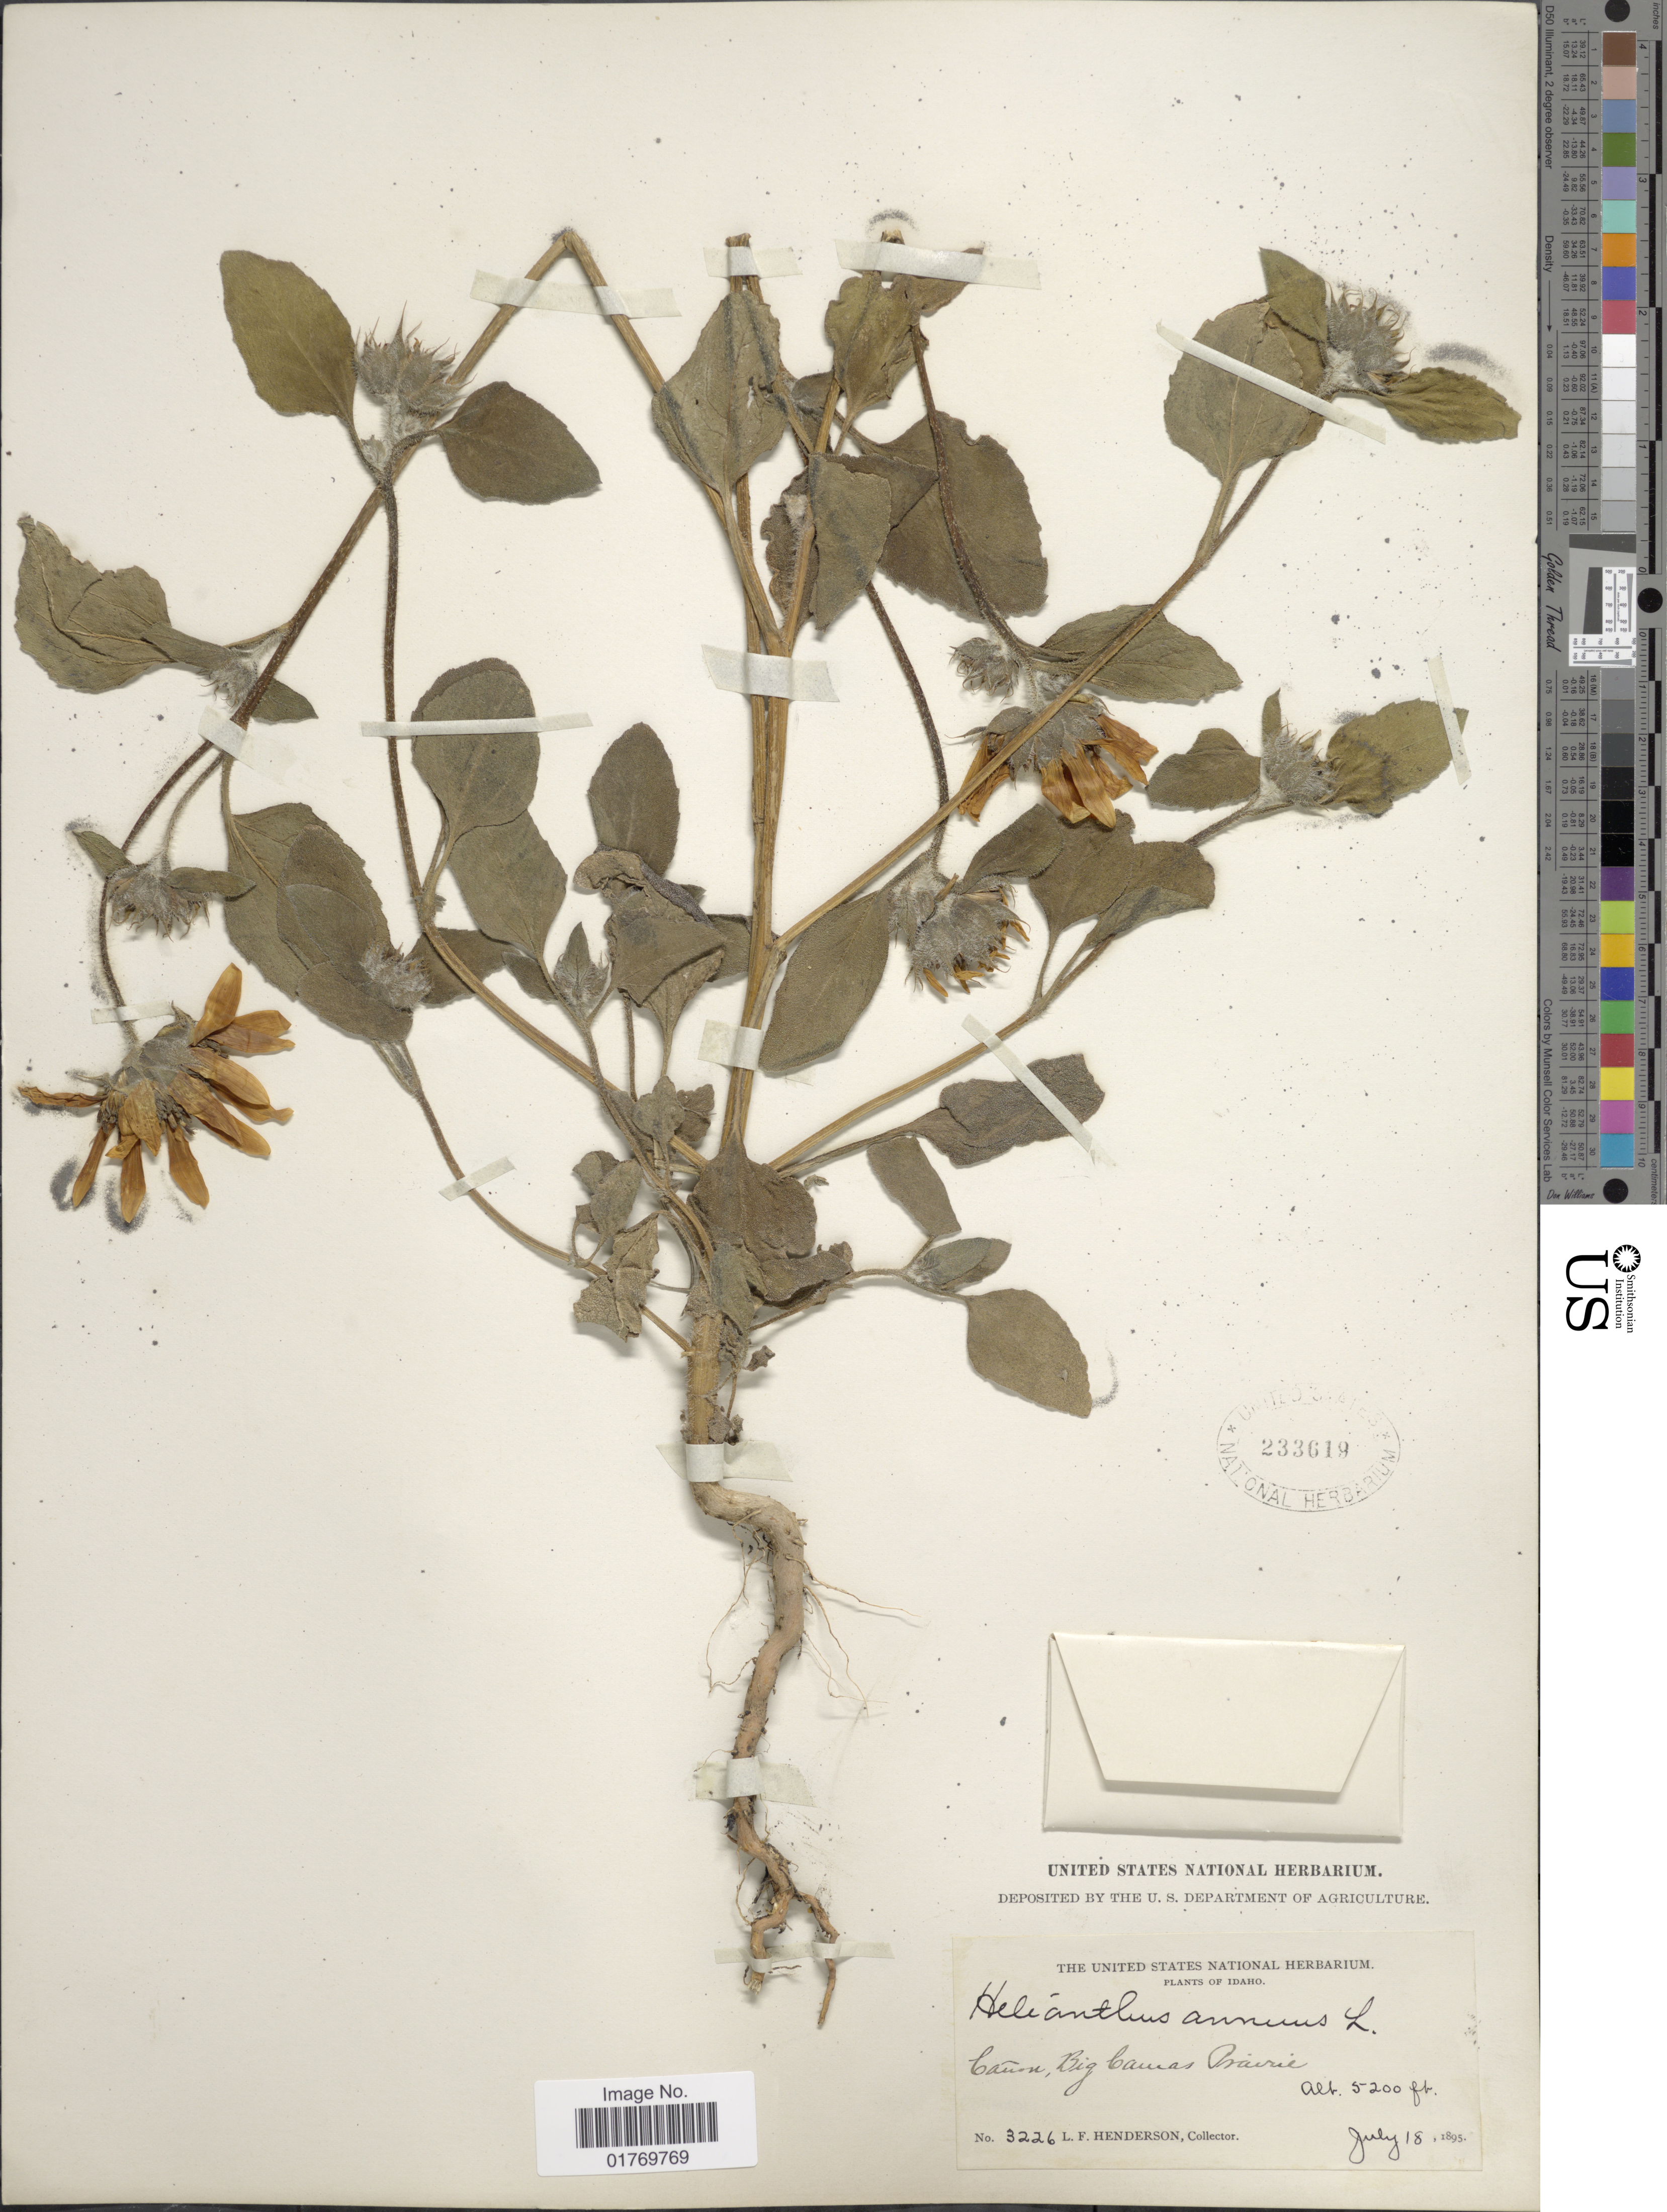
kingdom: Plantae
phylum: Tracheophyta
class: Magnoliopsida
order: Asterales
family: Asteraceae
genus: Helianthus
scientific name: Helianthus annuus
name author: L.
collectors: L. Henderson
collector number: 3226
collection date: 1895-07-18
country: United States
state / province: Idaho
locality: Canon, Big Camas Prairie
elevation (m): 1585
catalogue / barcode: US 233619